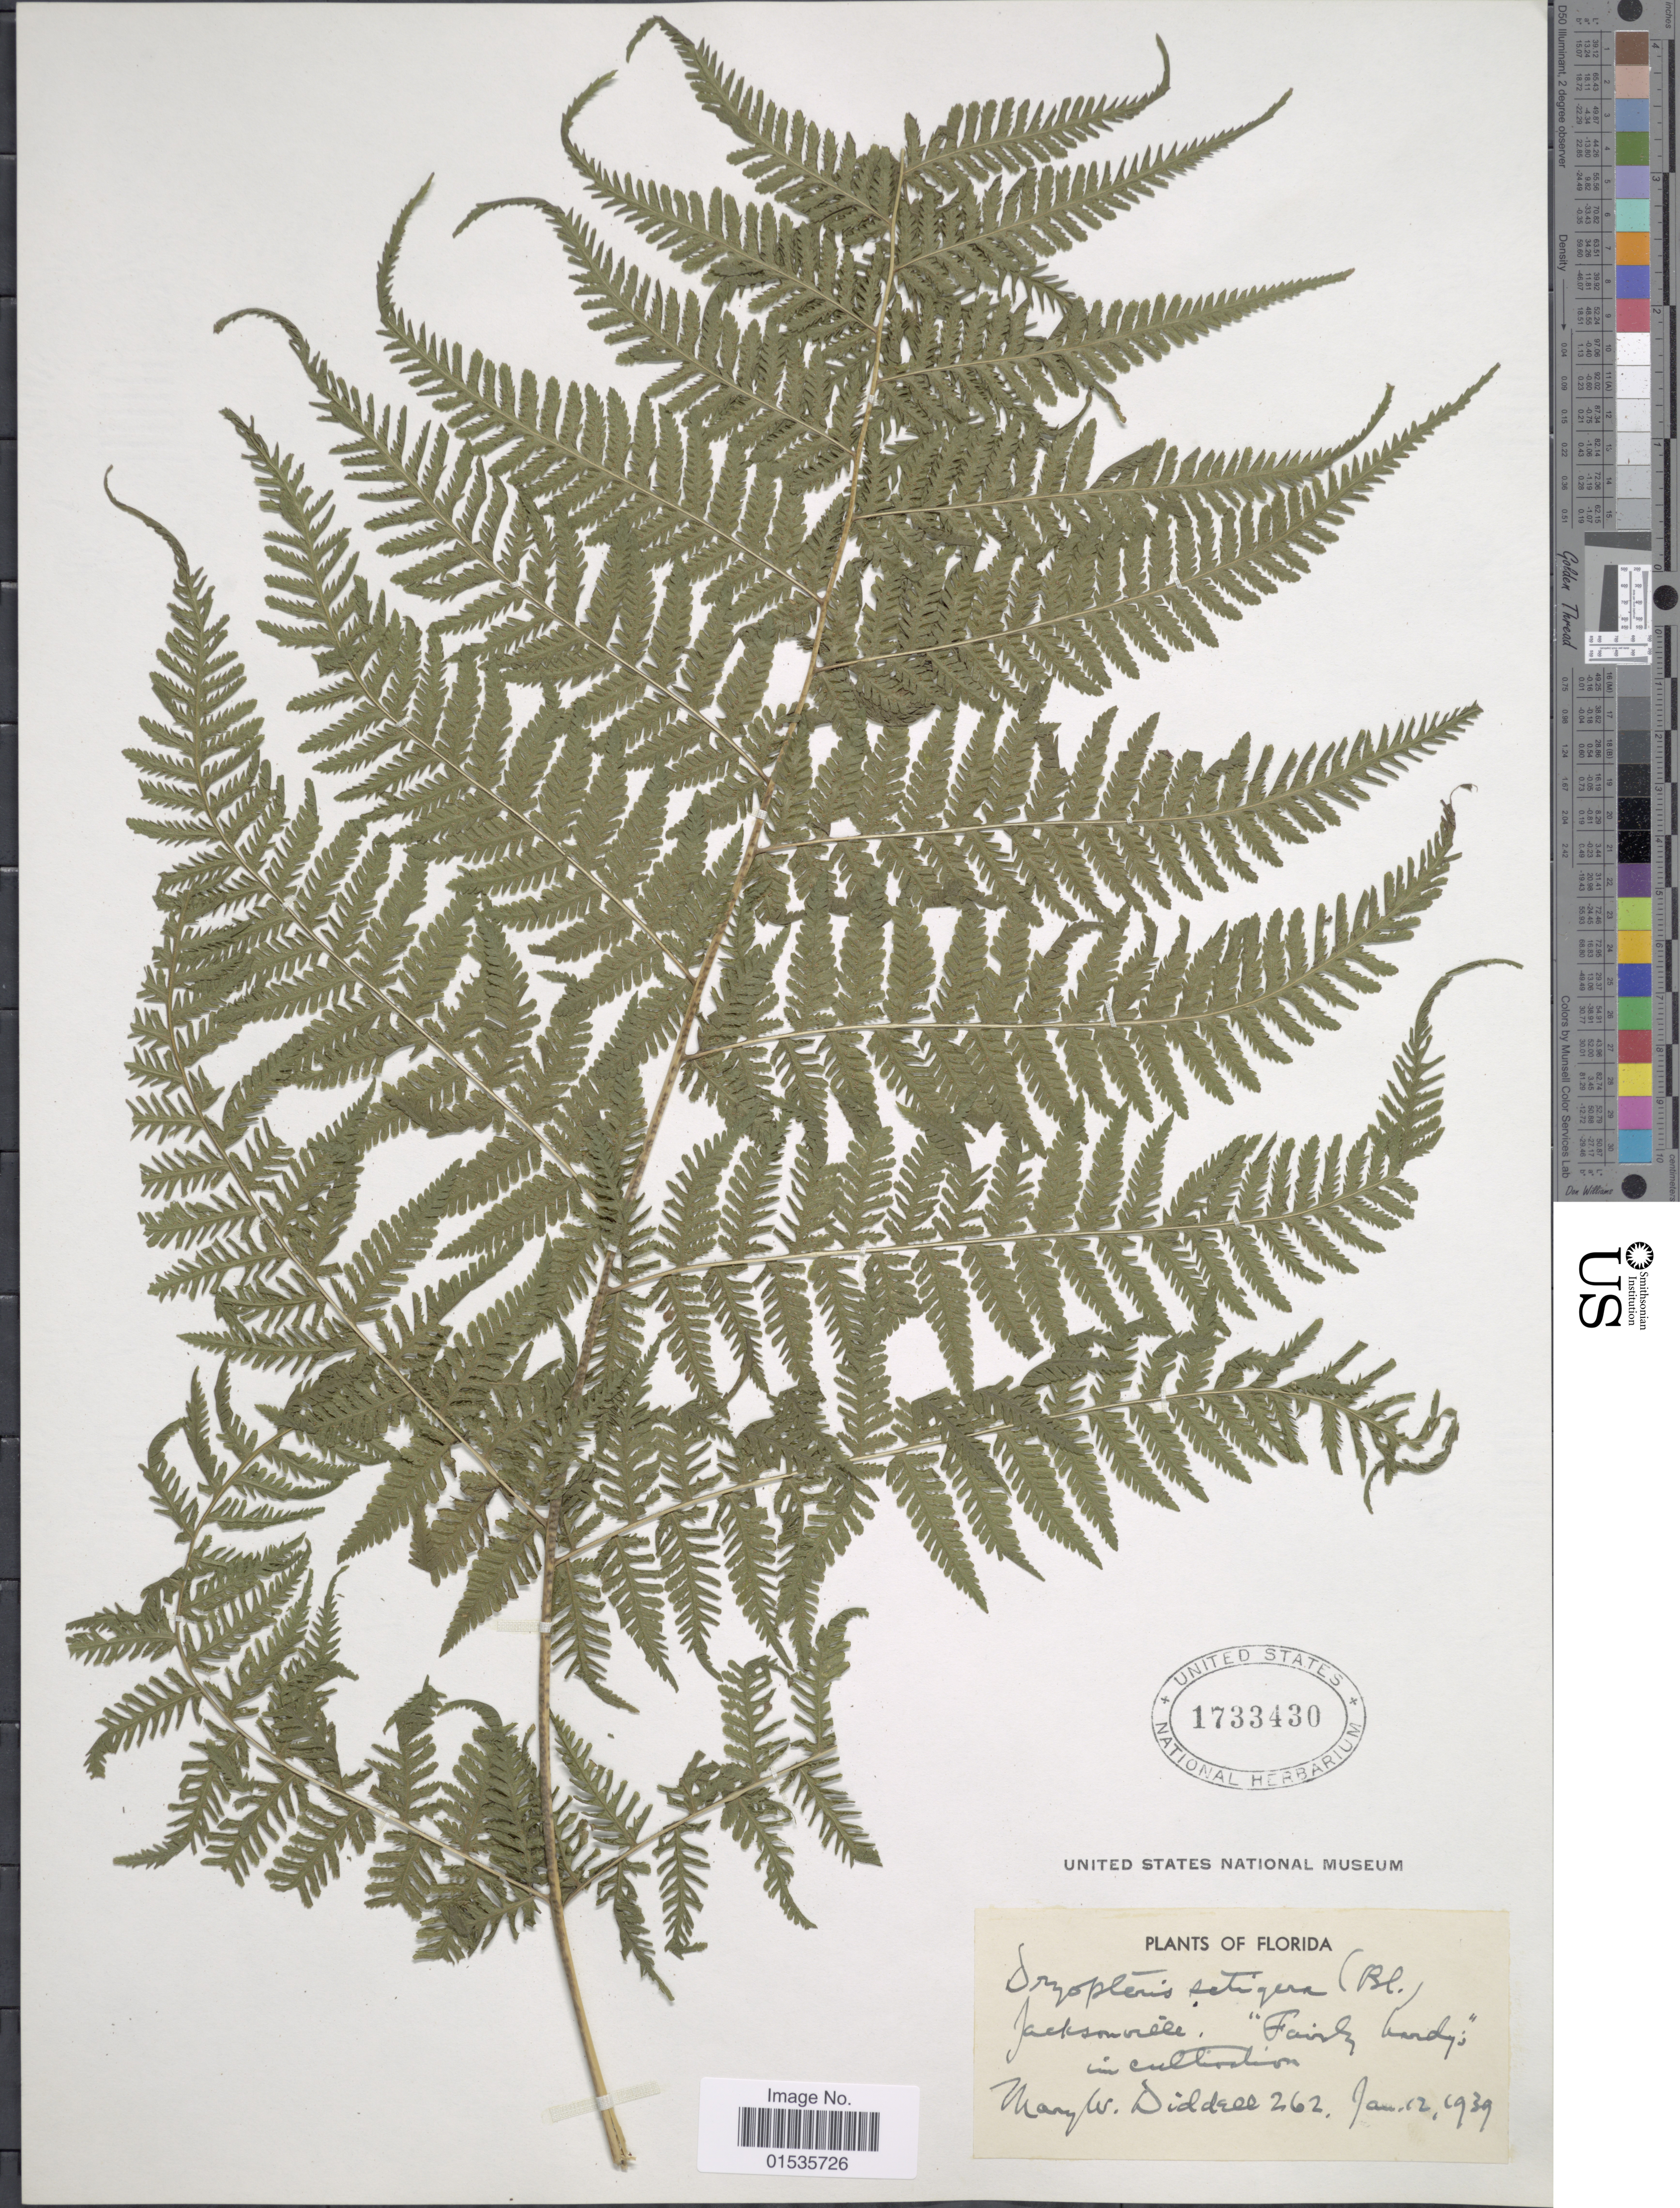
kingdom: Plantae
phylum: Tracheophyta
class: Polypodiopsida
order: Polypodiales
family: Thelypteridaceae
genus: Macrothelypteris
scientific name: Macrothelypteris torresiana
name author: (Gaudich.) Ching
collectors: M. Diddell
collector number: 262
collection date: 1939-01-12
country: United States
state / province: Florida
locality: Florida, Jacksonville, "Fairly [illegible text]".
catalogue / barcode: US 1733430